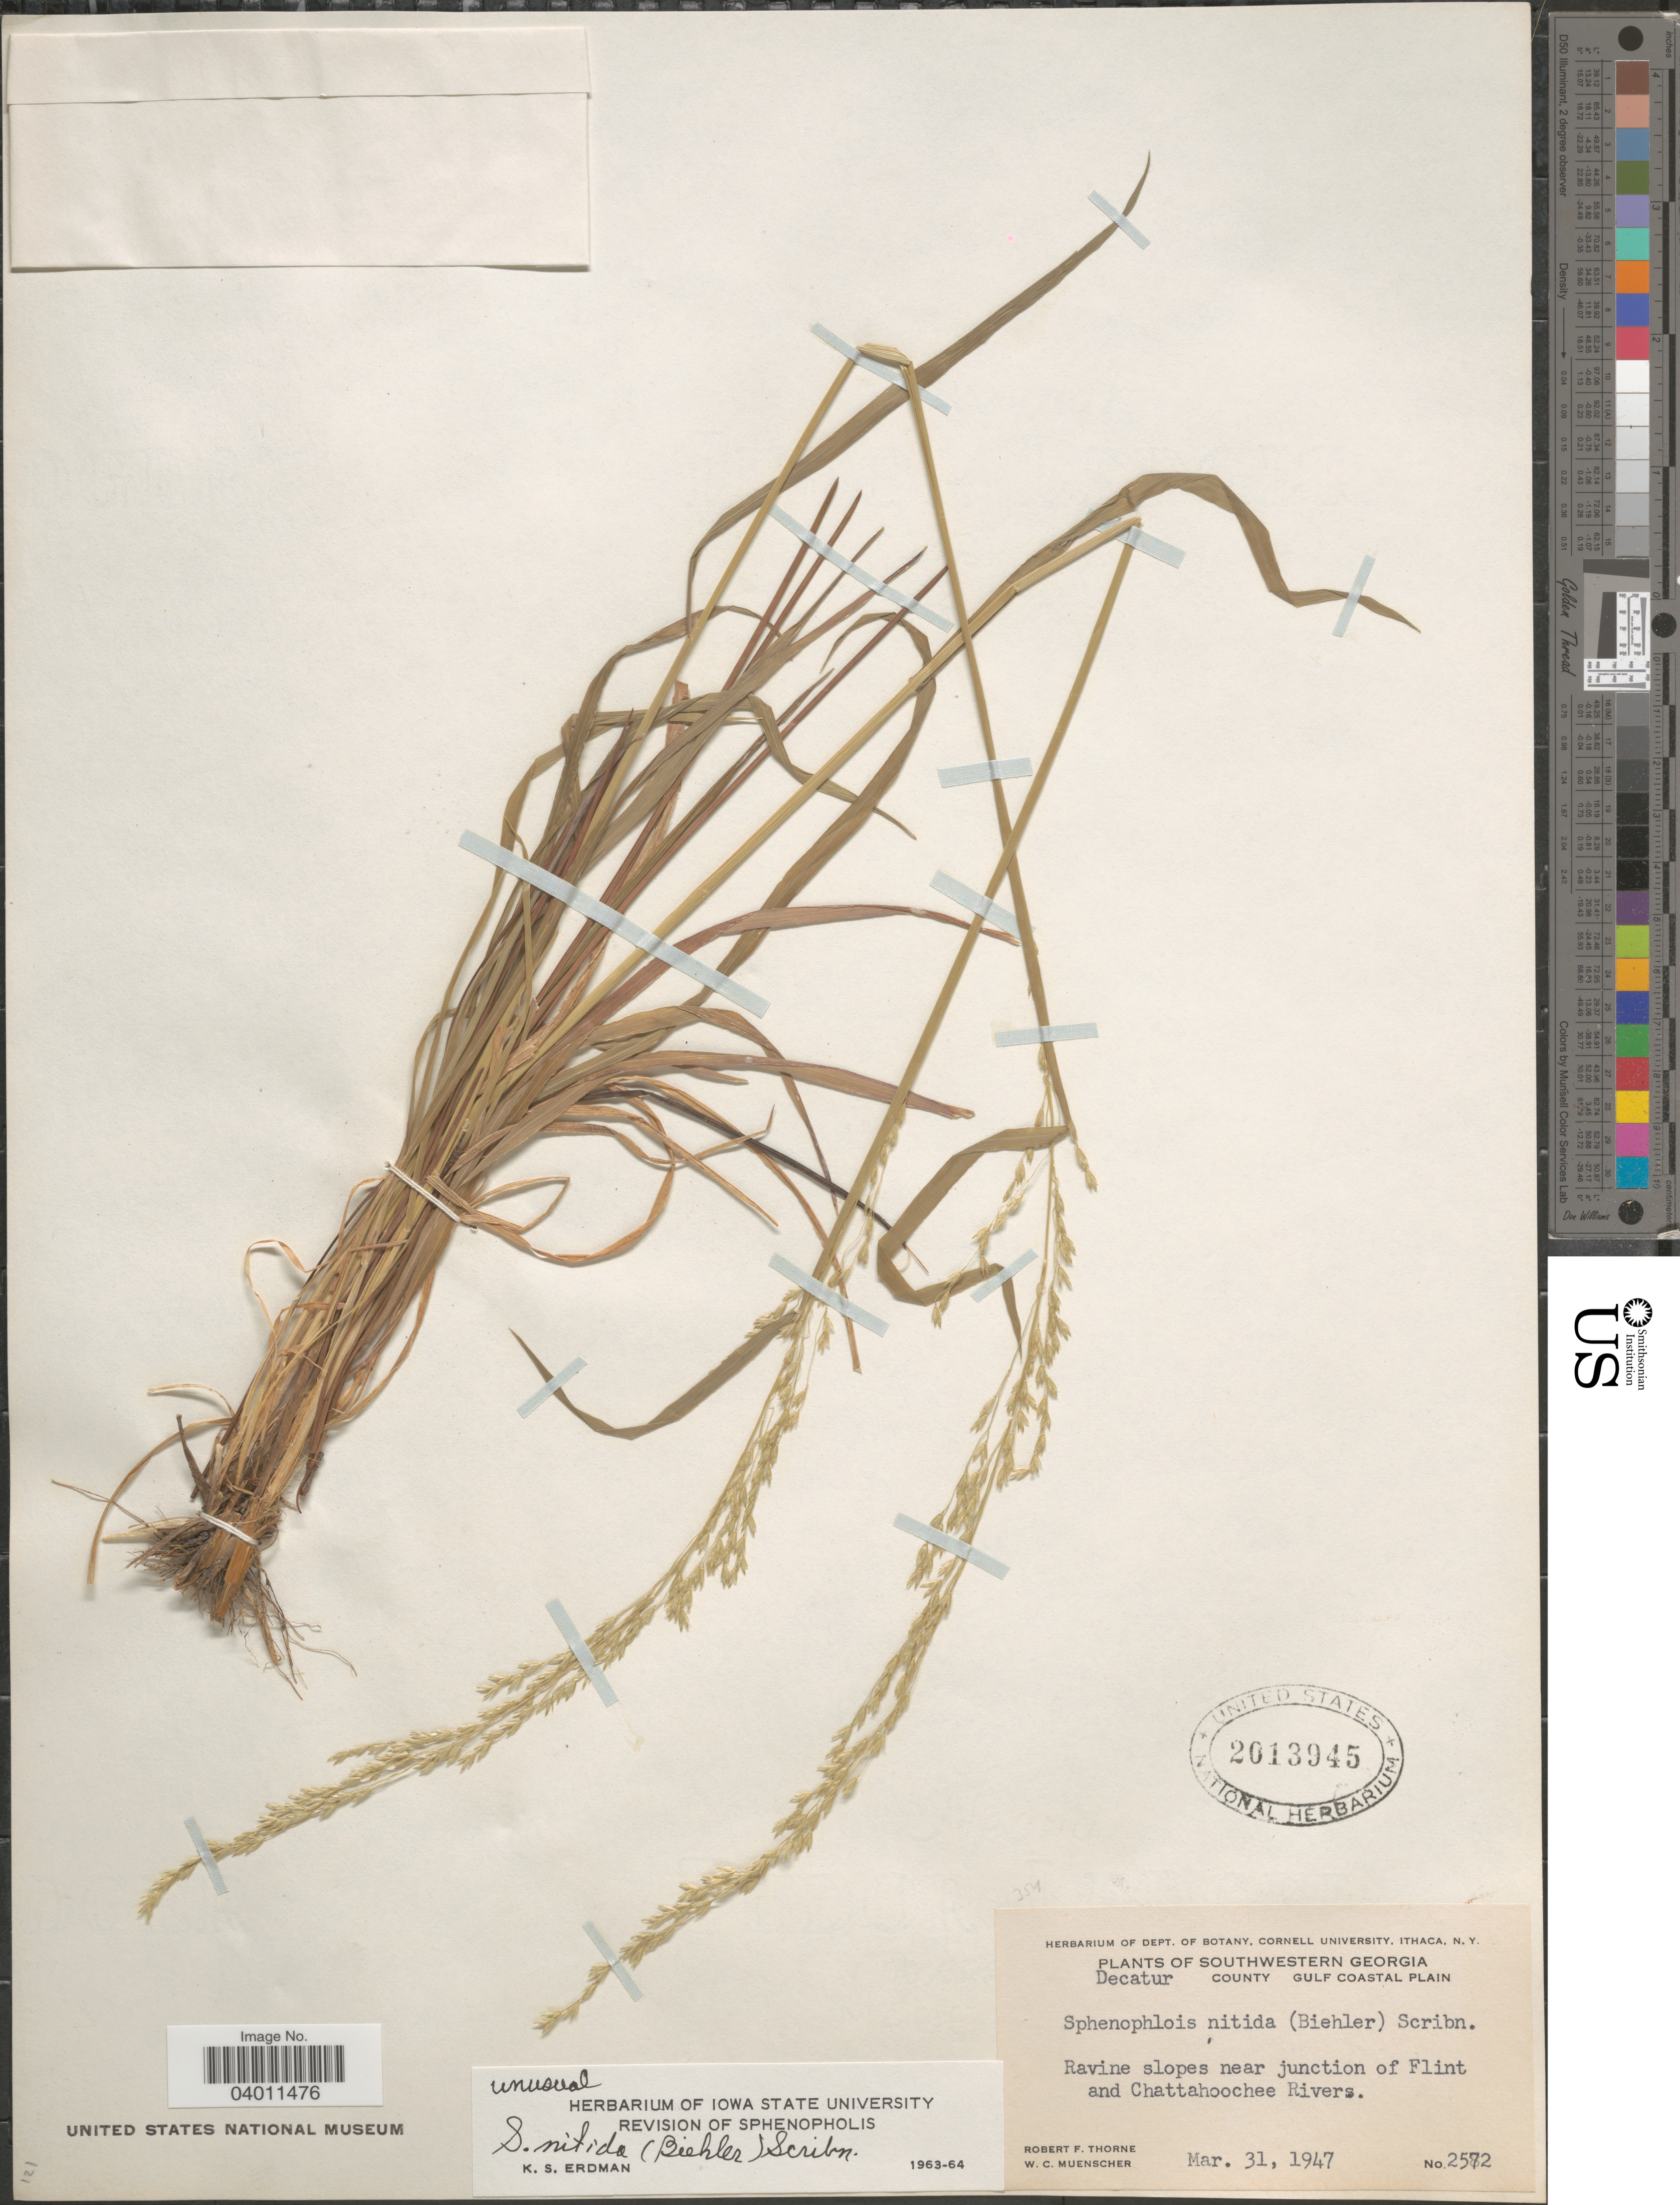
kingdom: Plantae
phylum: Tracheophyta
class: Liliopsida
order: Poales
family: Poaceae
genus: Sphenopholis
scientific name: Sphenopholis nitida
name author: (Biehler) Scribn.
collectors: R. F. Thorne & W. Muenscher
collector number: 2572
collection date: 1947-03-31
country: United States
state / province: Georgia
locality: Southwestern Georgia. Decatur County. Gulf Coastal Plain. Ravine slopes near junction of Flint and Chattahoochee Rivers.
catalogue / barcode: US 2013945